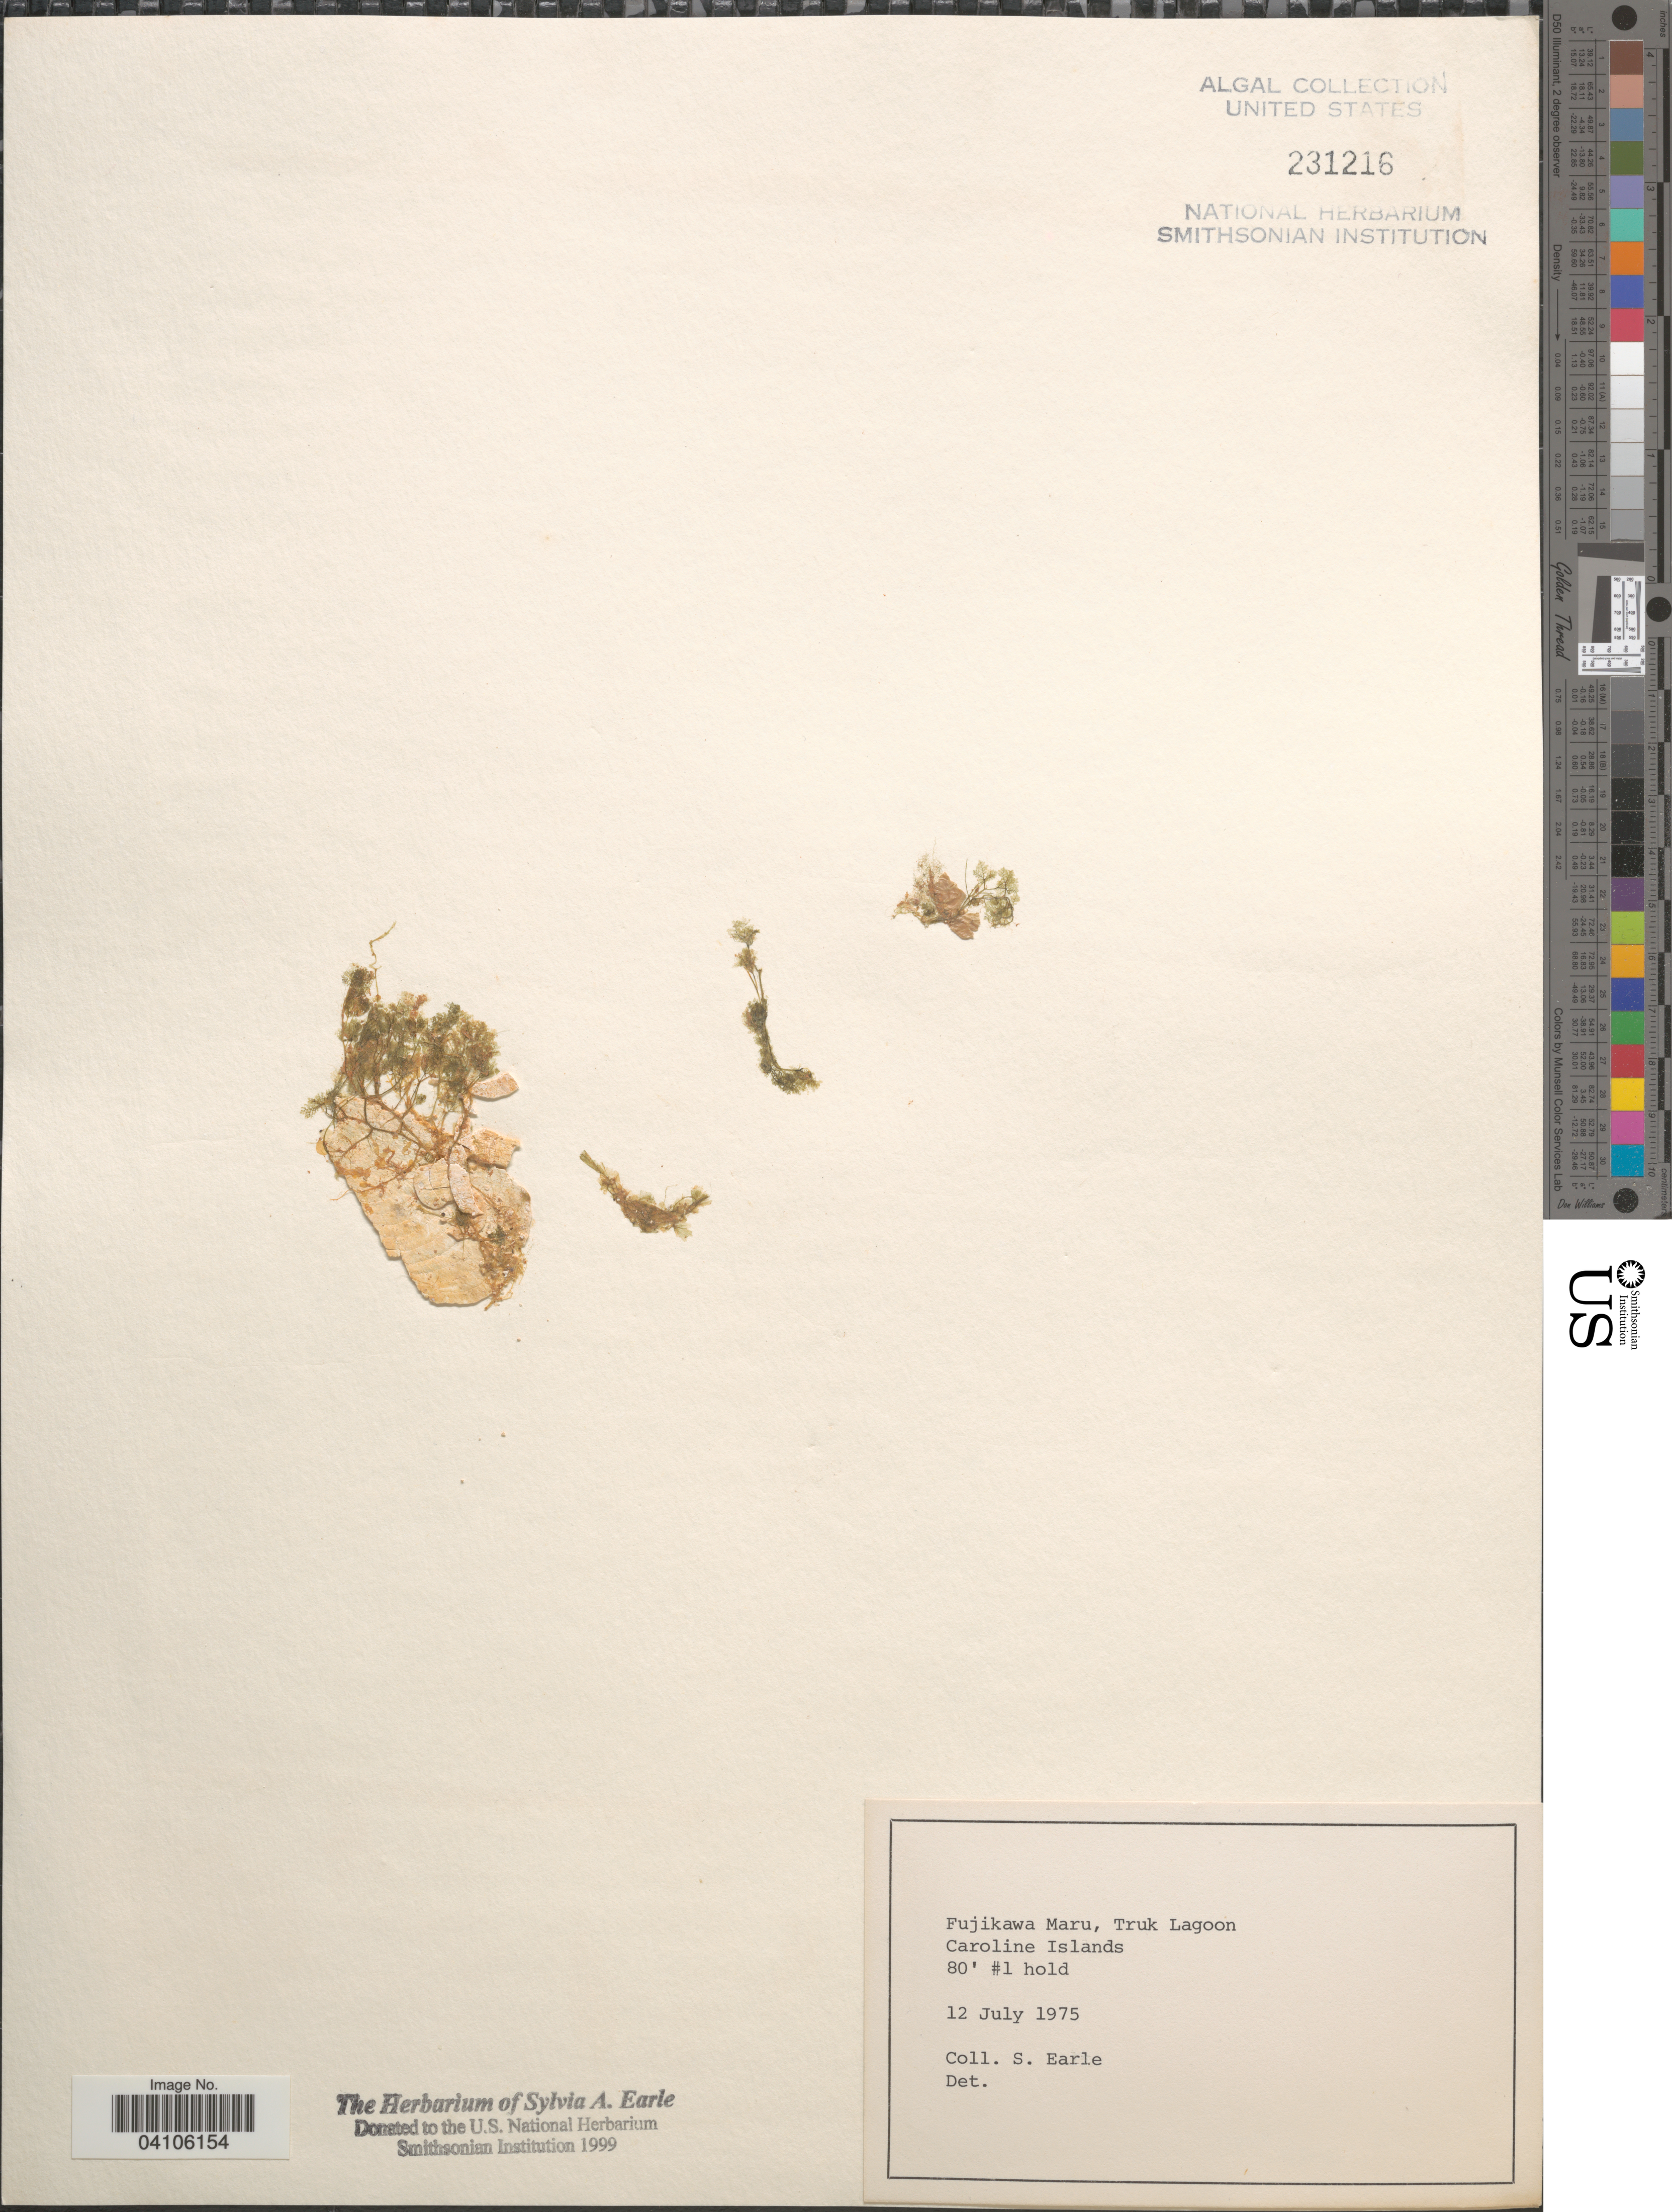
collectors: S. A. Earle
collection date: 1975-07-12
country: Micronesia, Federated States of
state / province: Truk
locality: Fujikawa Maru, Truk Lagoon. Caroline Islands. #1 hold.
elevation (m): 24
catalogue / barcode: US 231216